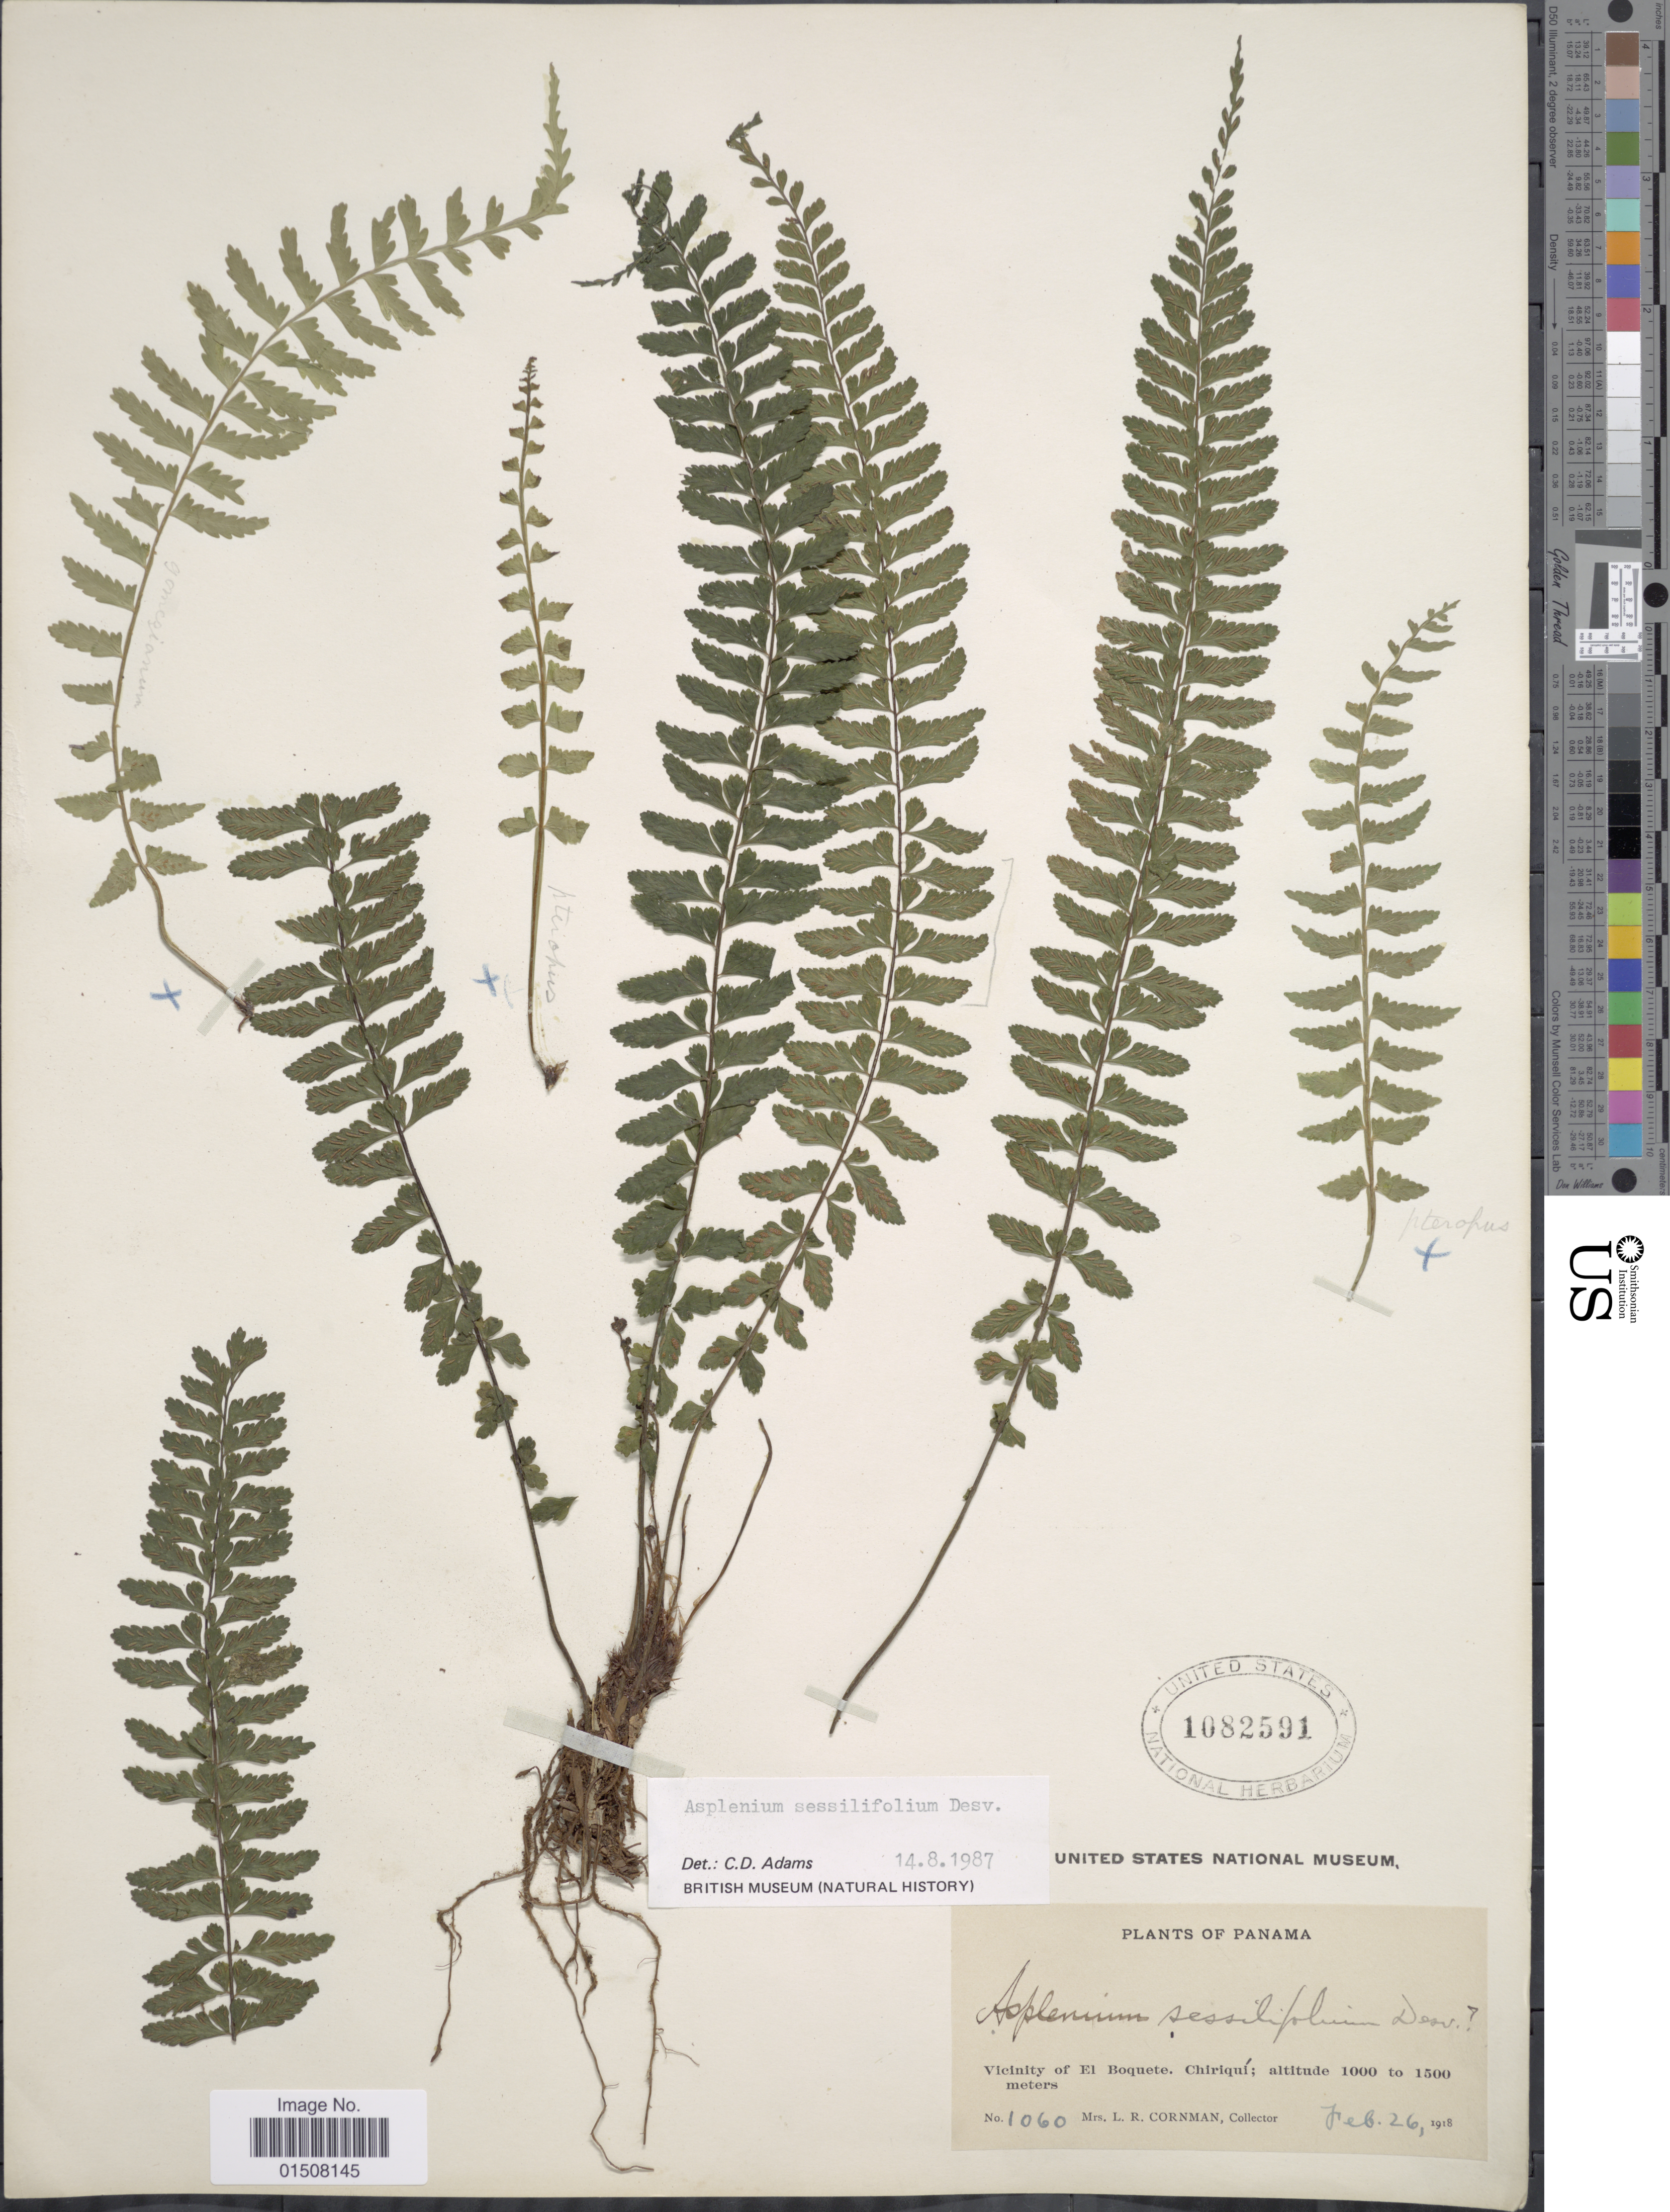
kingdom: Plantae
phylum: Tracheophyta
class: Polypodiopsida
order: Polypodiales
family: Aspleniaceae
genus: Asplenium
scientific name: Asplenium sessilifolium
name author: Desv.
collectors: L. Cornman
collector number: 1060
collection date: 1918-02-26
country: Panama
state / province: Chiriqui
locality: Vicinity of El Bosquete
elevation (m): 1000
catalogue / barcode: US 1082591